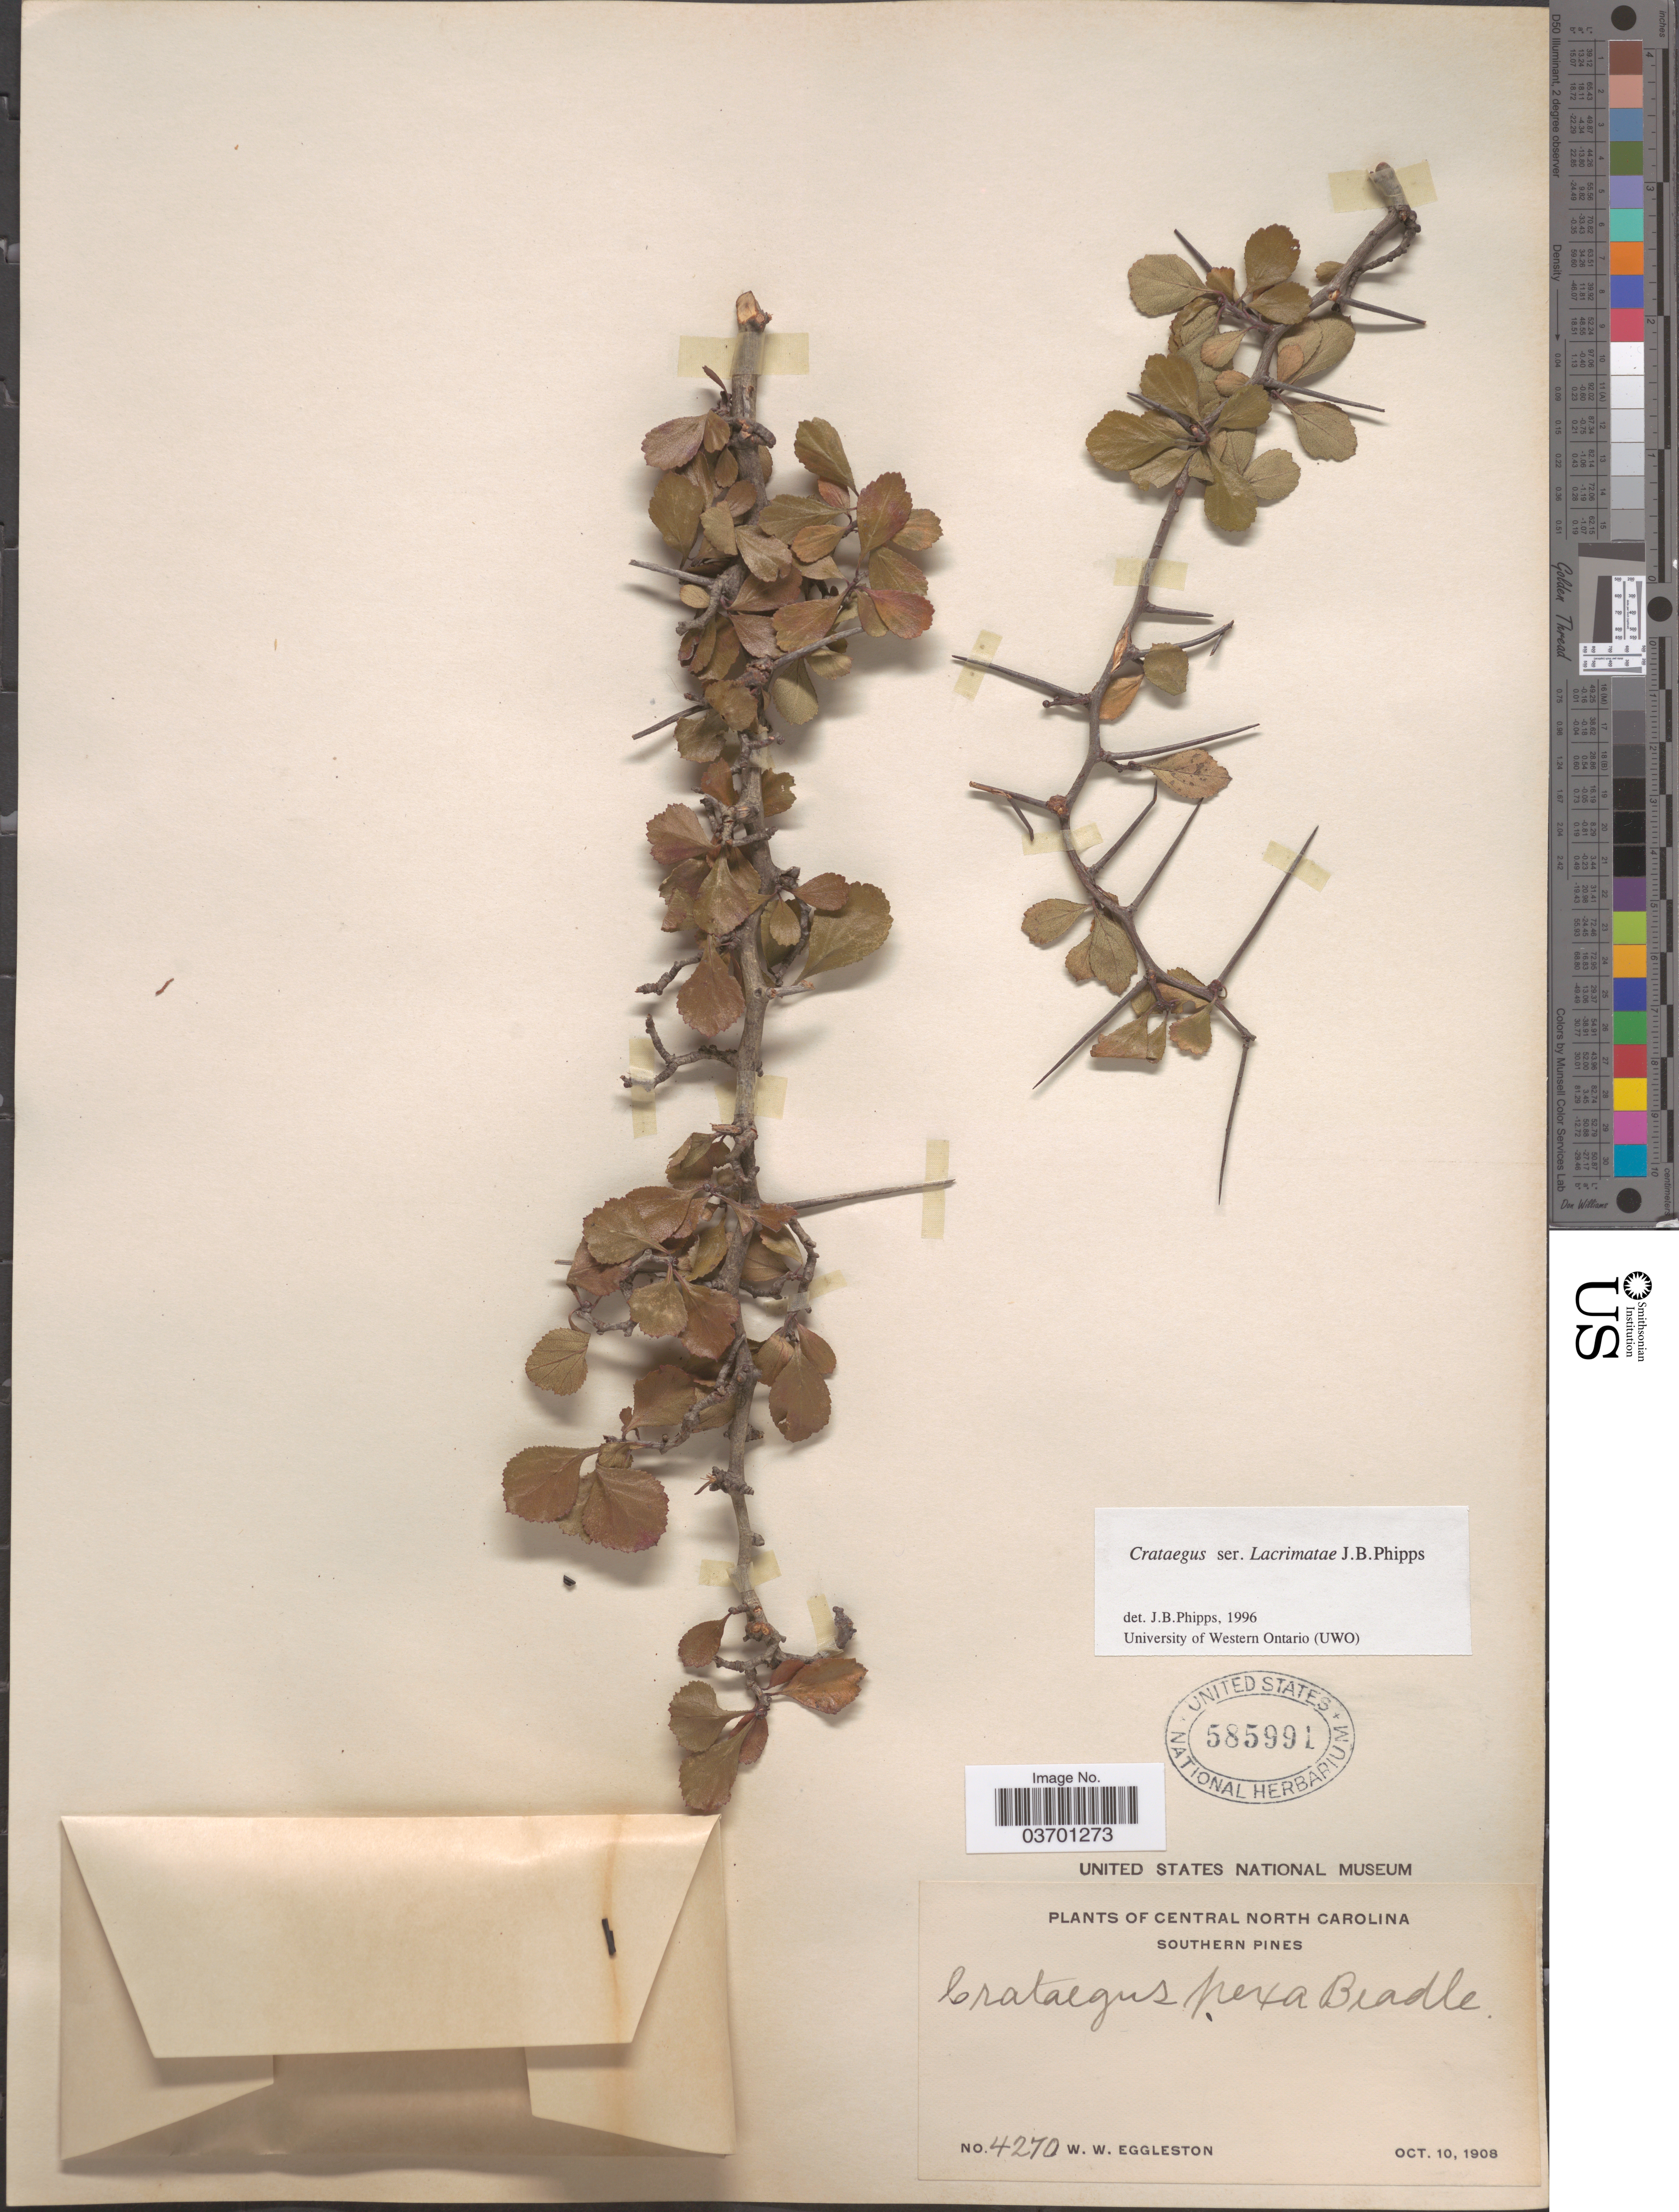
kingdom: Plantae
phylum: Tracheophyta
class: Magnoliopsida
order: Rosales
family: Rosaceae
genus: Crataegus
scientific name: Crataegus pexa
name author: Beadle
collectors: W. W. Eggleston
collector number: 4270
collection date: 1908-10-10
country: United States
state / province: North Carolina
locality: Central North Carolina. Southern Pines.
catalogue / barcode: US 585991